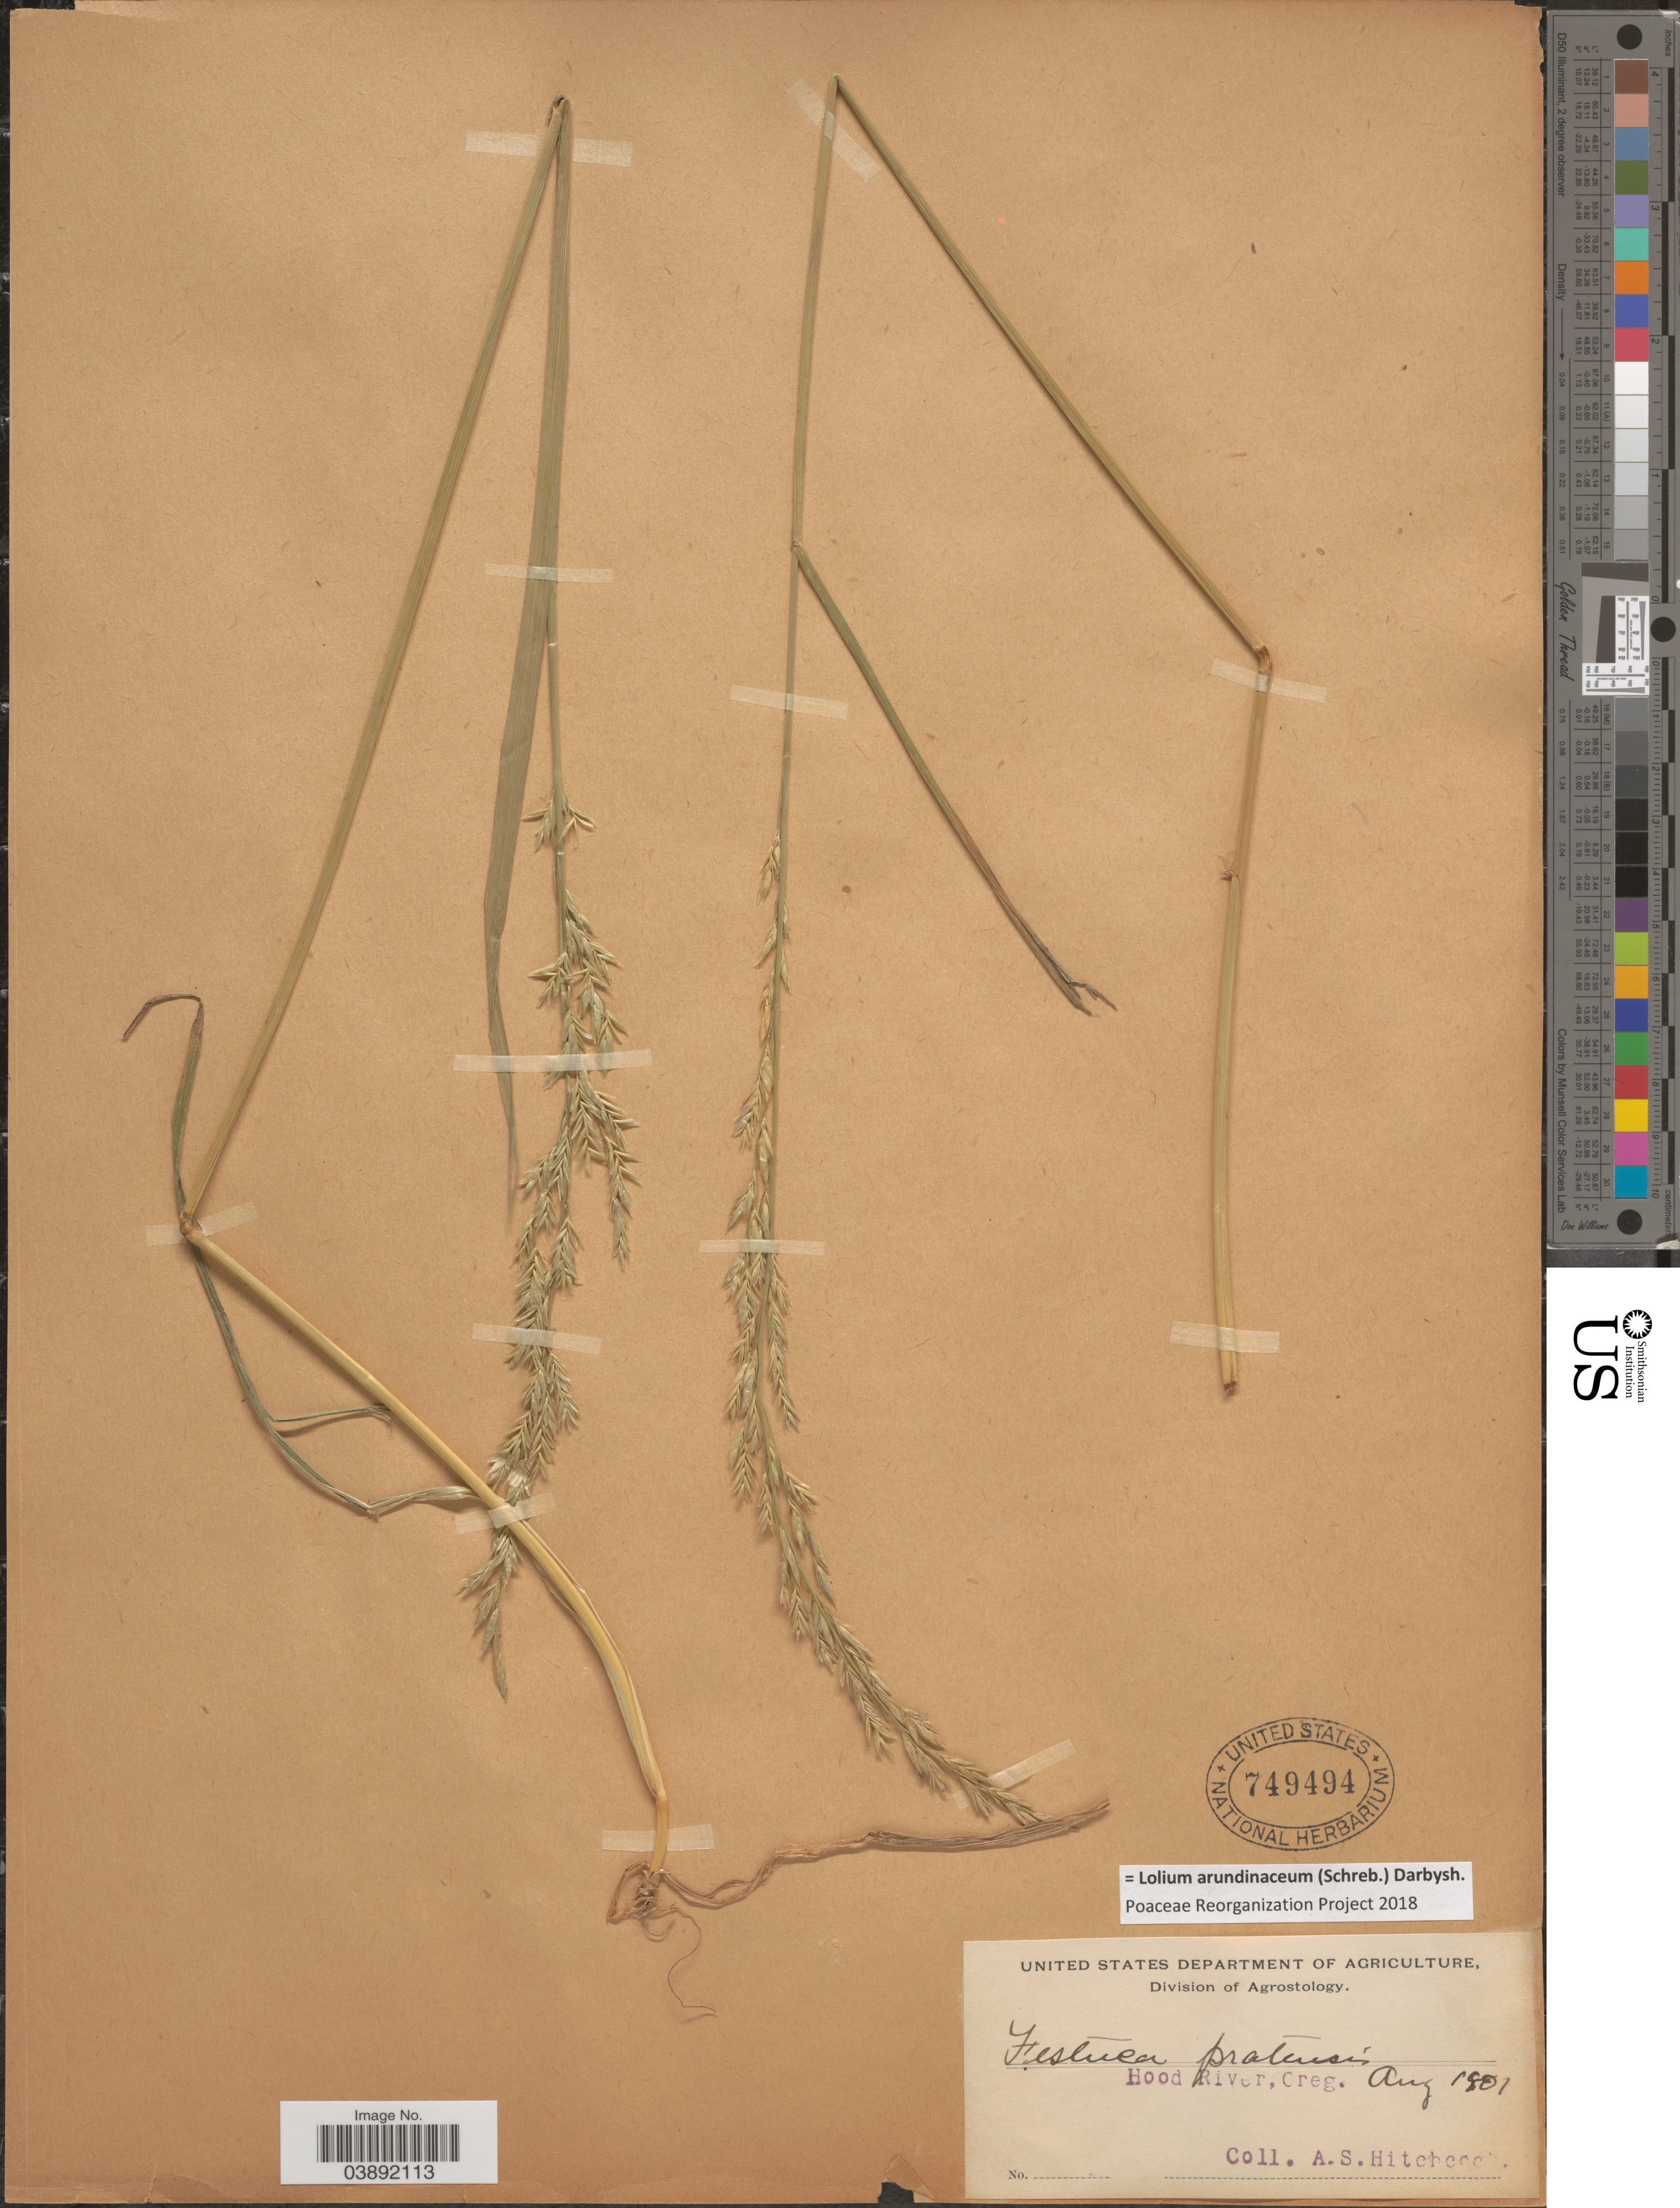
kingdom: Plantae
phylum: Tracheophyta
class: Liliopsida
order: Poales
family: Poaceae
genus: Lolium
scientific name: Lolium arundinaceum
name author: (Schreb.) Darbysh.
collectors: A. S. Hitchcock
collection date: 1901-08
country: United States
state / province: Oregon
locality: Hood River.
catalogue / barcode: US 749494